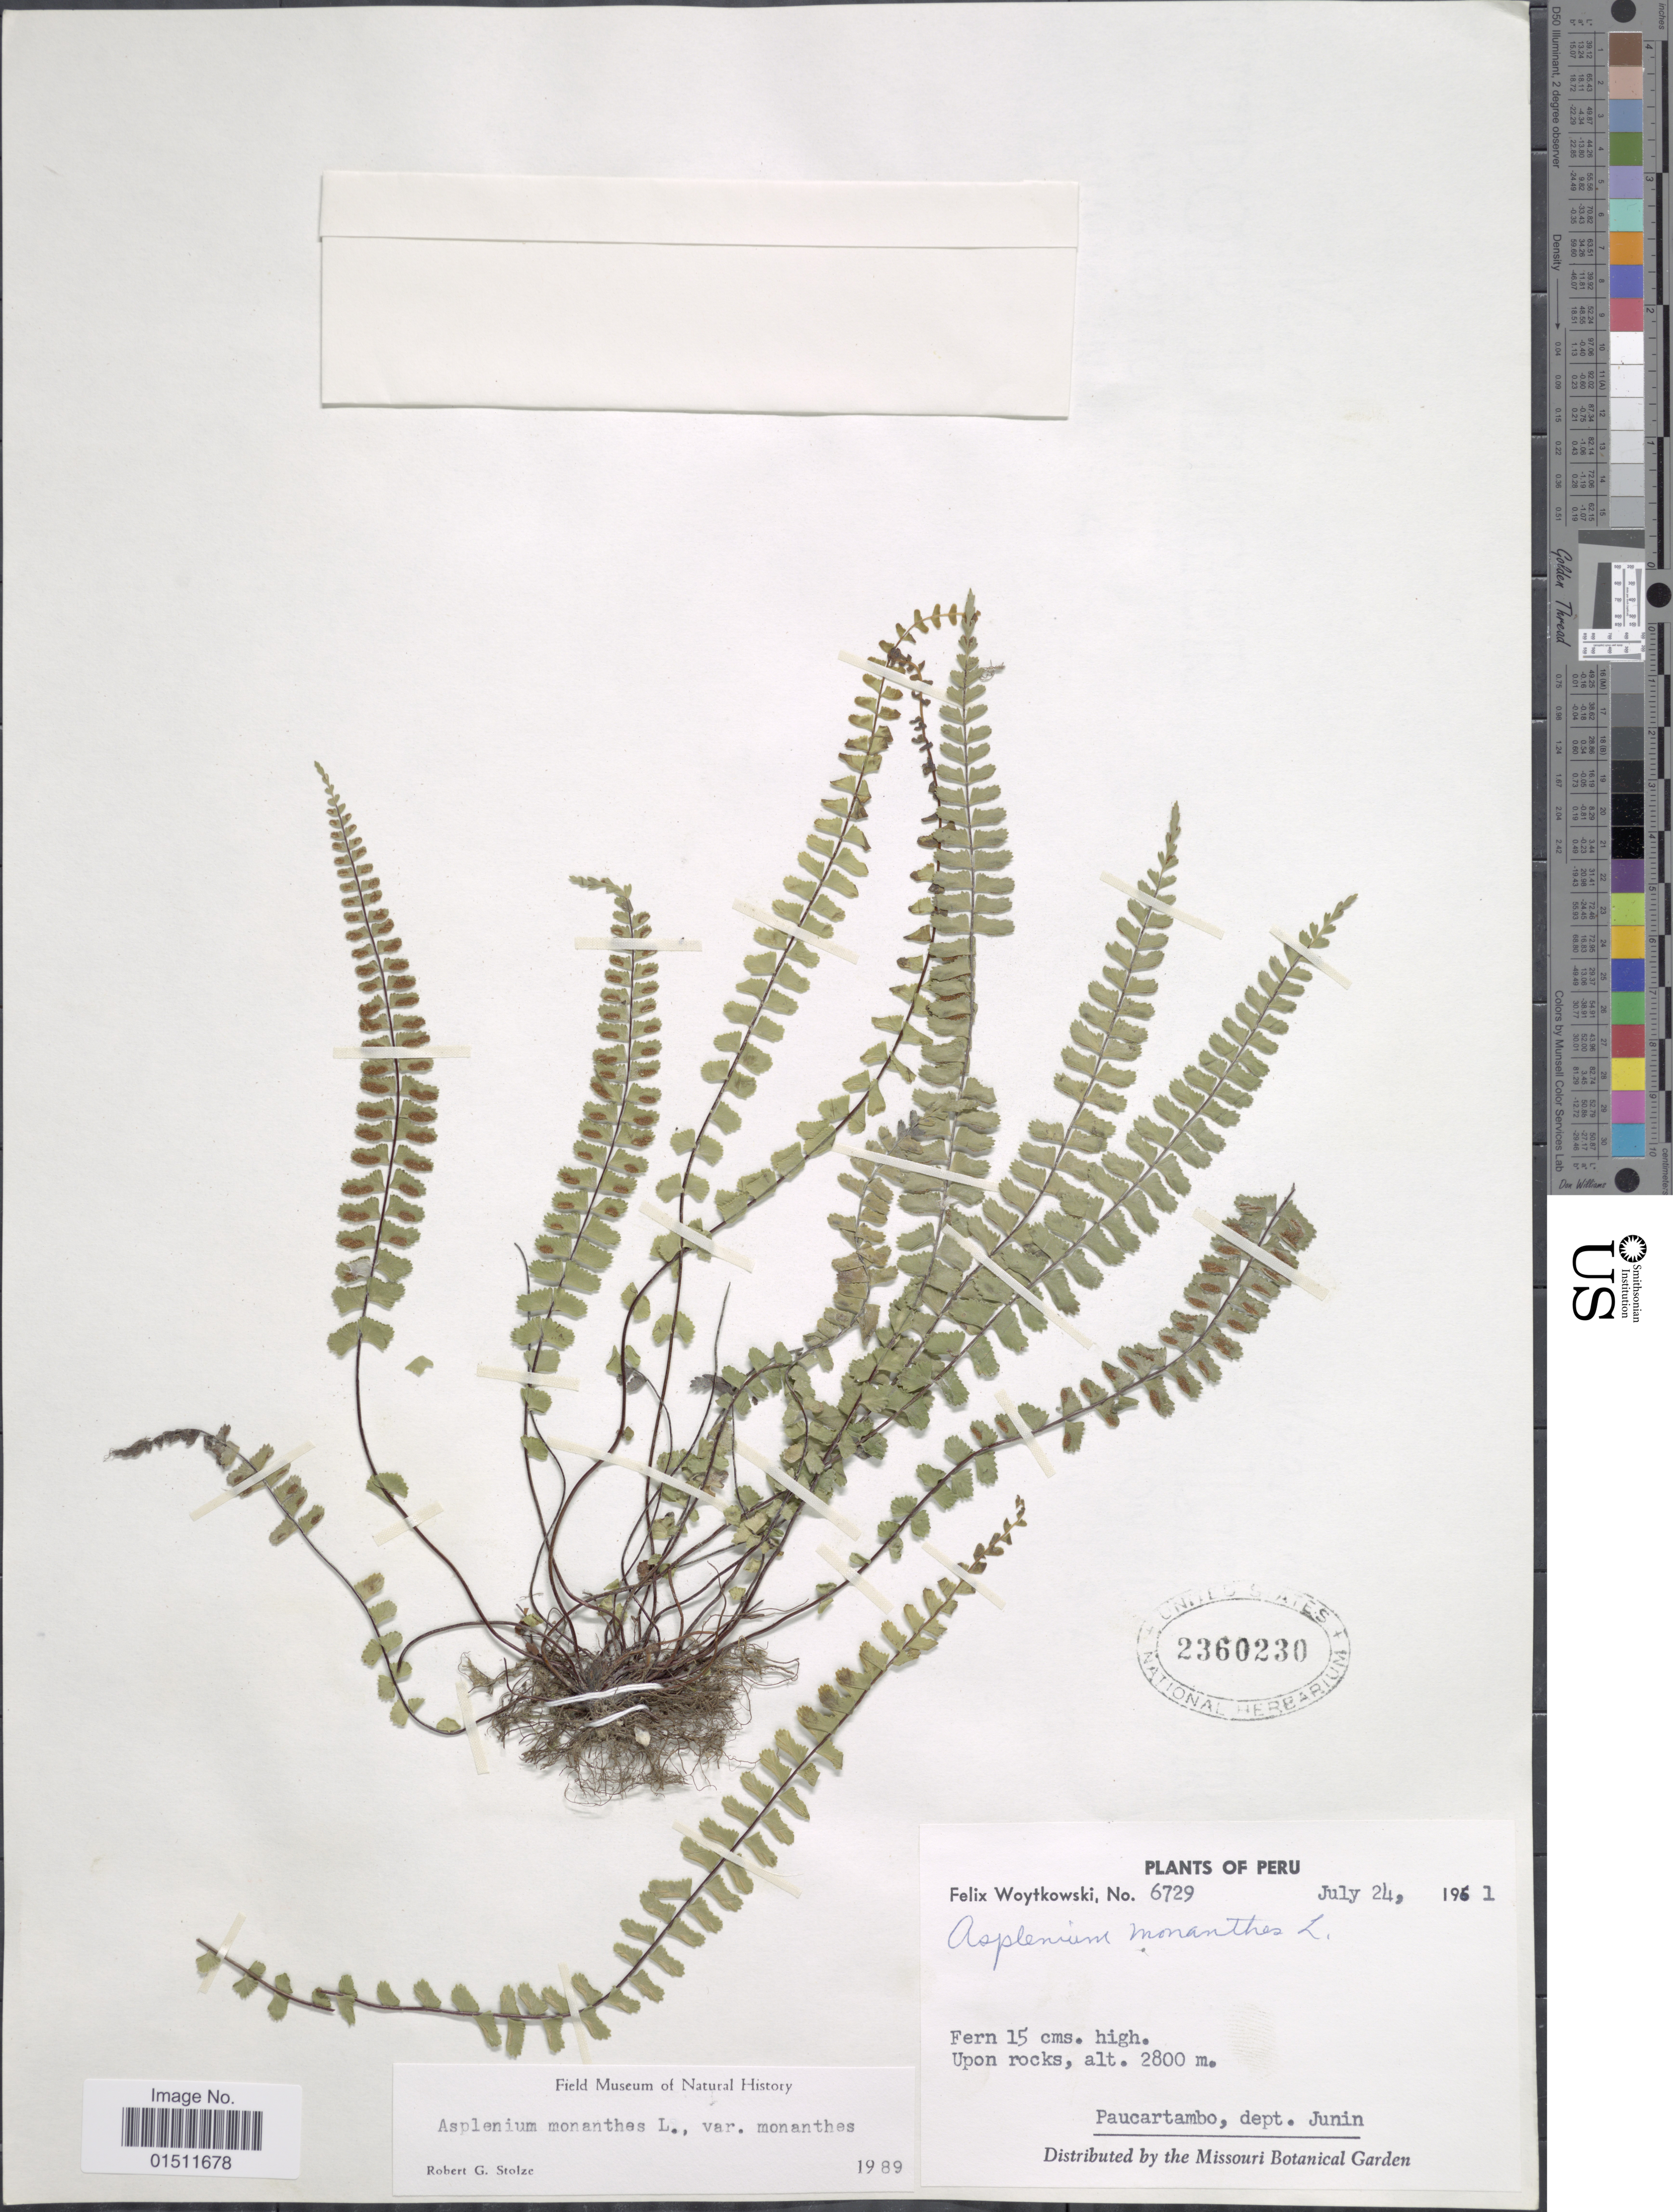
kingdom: Plantae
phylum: Tracheophyta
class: Polypodiopsida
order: Polypodiales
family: Aspleniaceae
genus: Asplenium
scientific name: Asplenium monanthes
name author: L.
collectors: F. Woytkowski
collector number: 6729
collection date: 1961-07-24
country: Peru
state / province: Junín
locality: Paucartambo, dept. Junin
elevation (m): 2800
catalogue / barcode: US 2360230